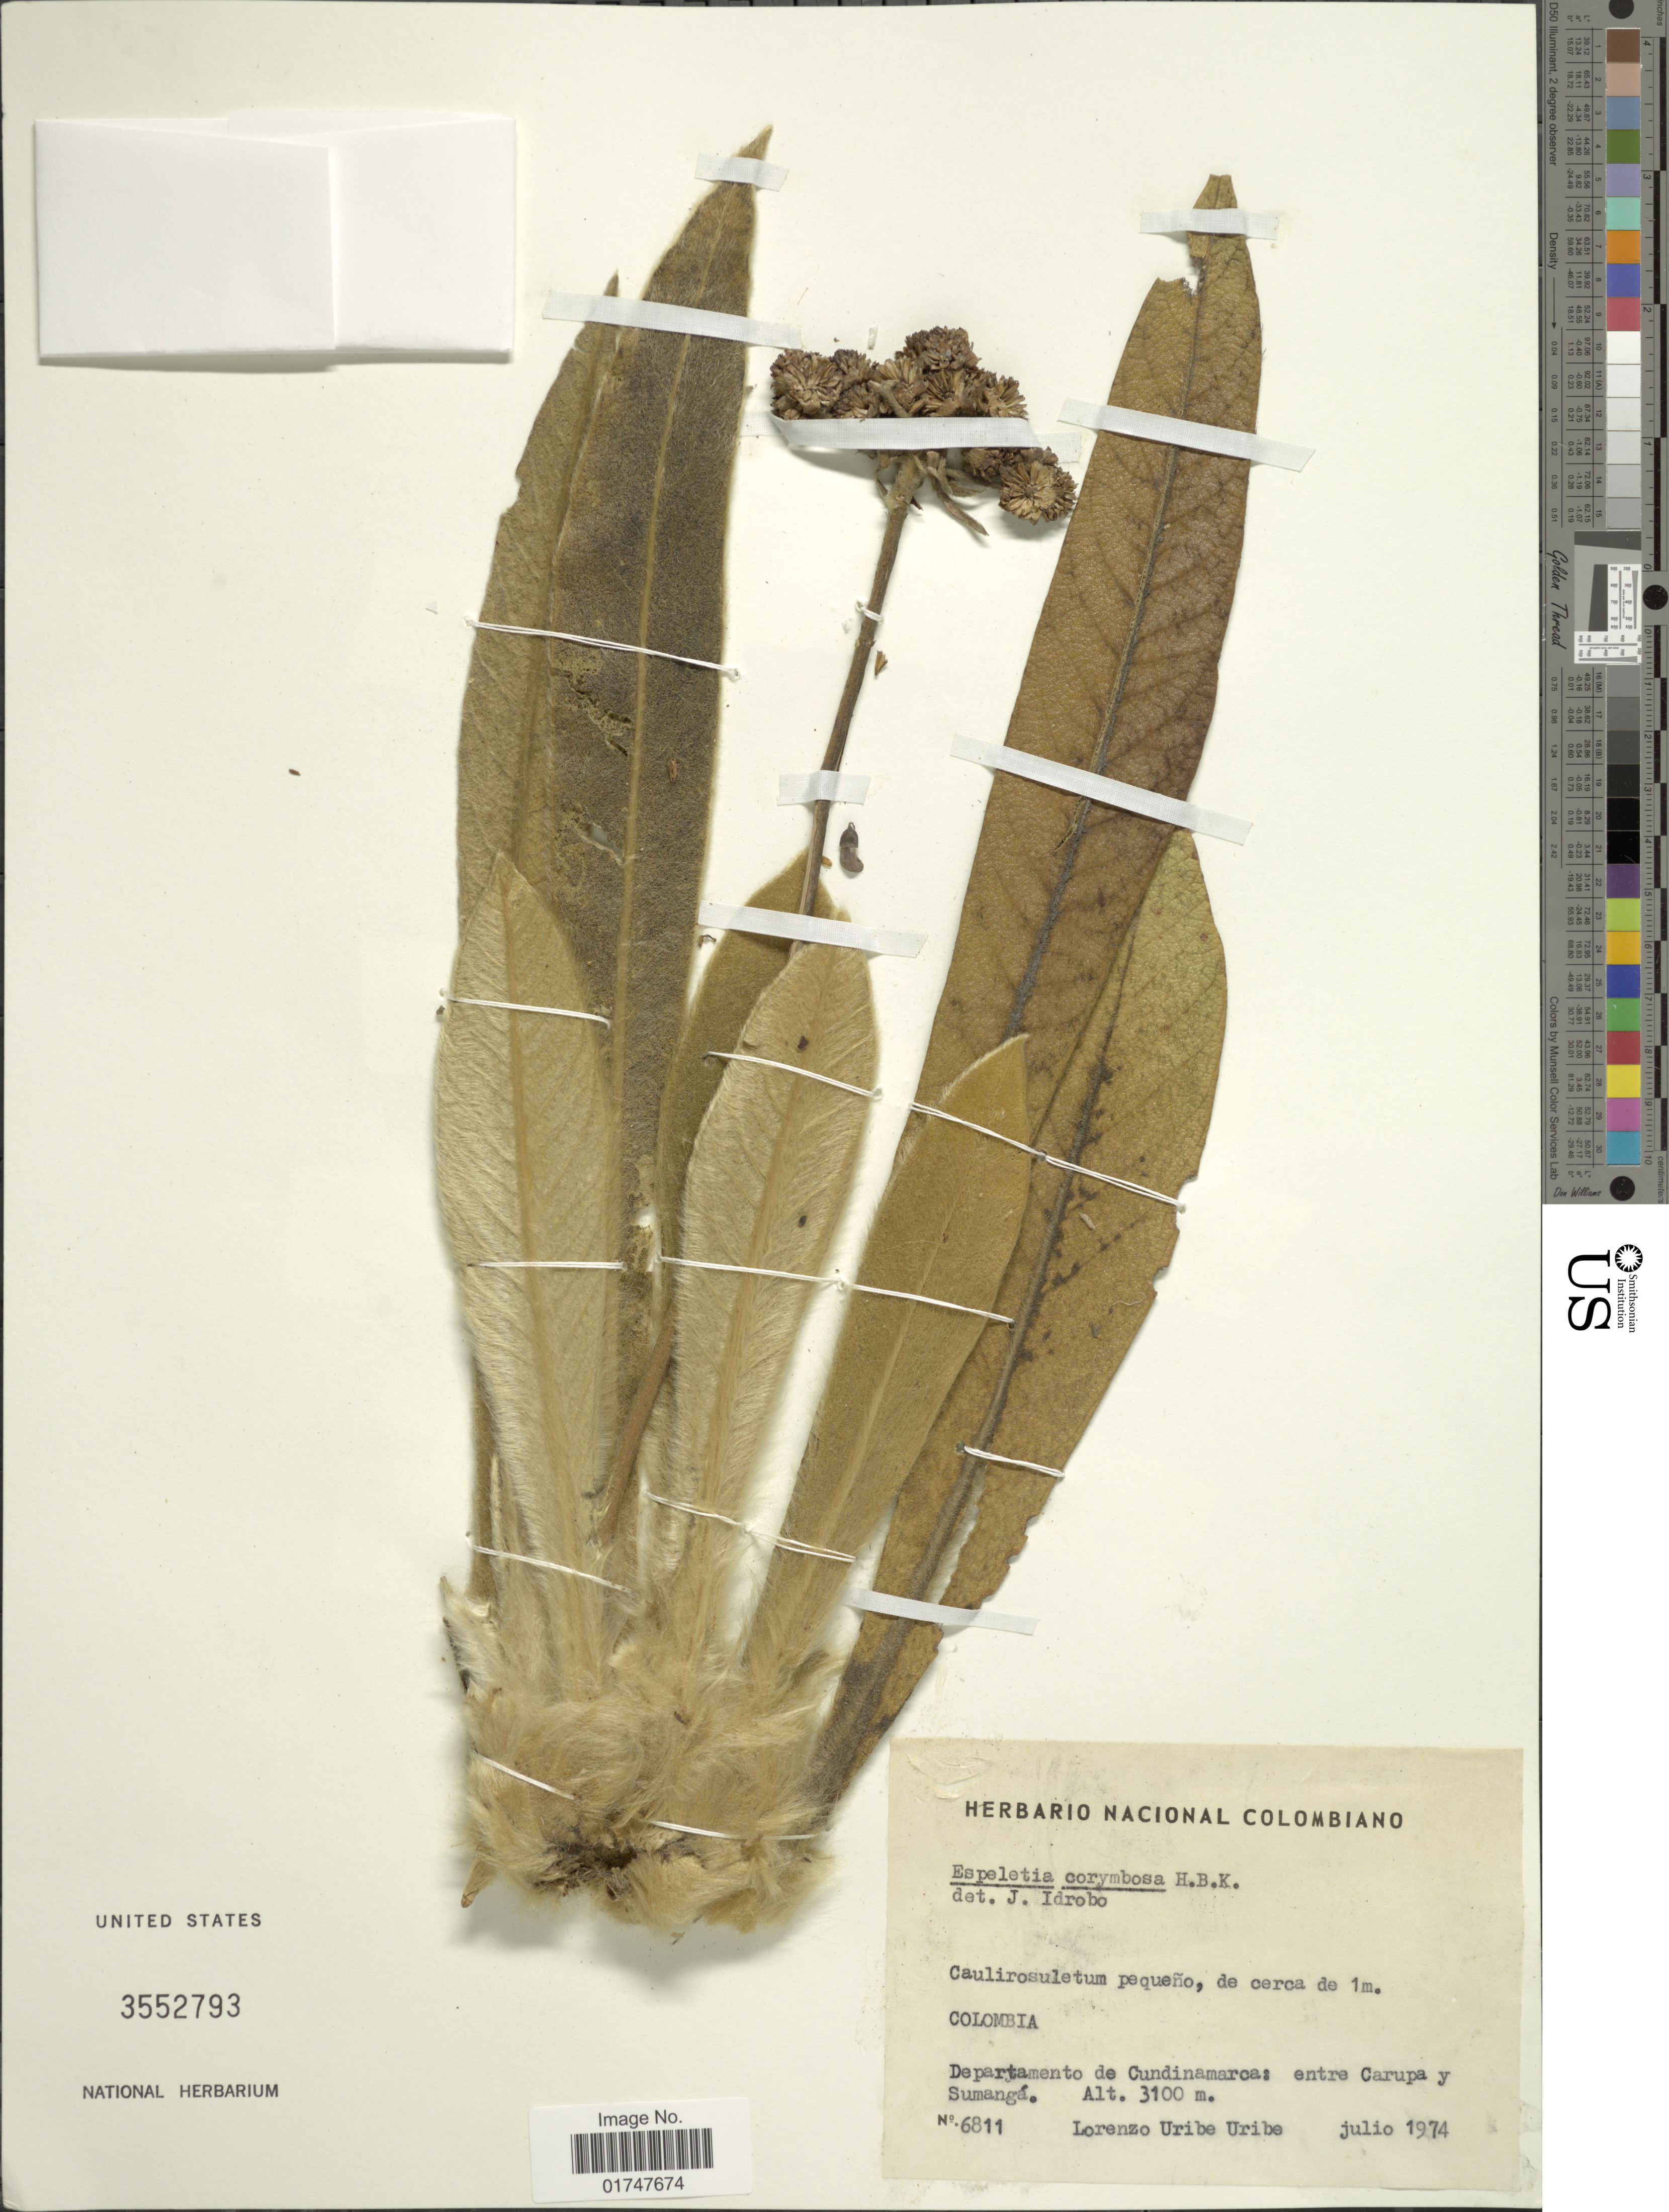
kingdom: Plantae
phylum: Tracheophyta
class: Magnoliopsida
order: Asterales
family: Asteraceae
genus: Espeletia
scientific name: Espeletia corymbosa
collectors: L. Uribe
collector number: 6811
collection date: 1974-07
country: Colombia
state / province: Cundinamarca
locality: Entre Carupa y Sumangá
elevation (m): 3100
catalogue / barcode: US 3552793